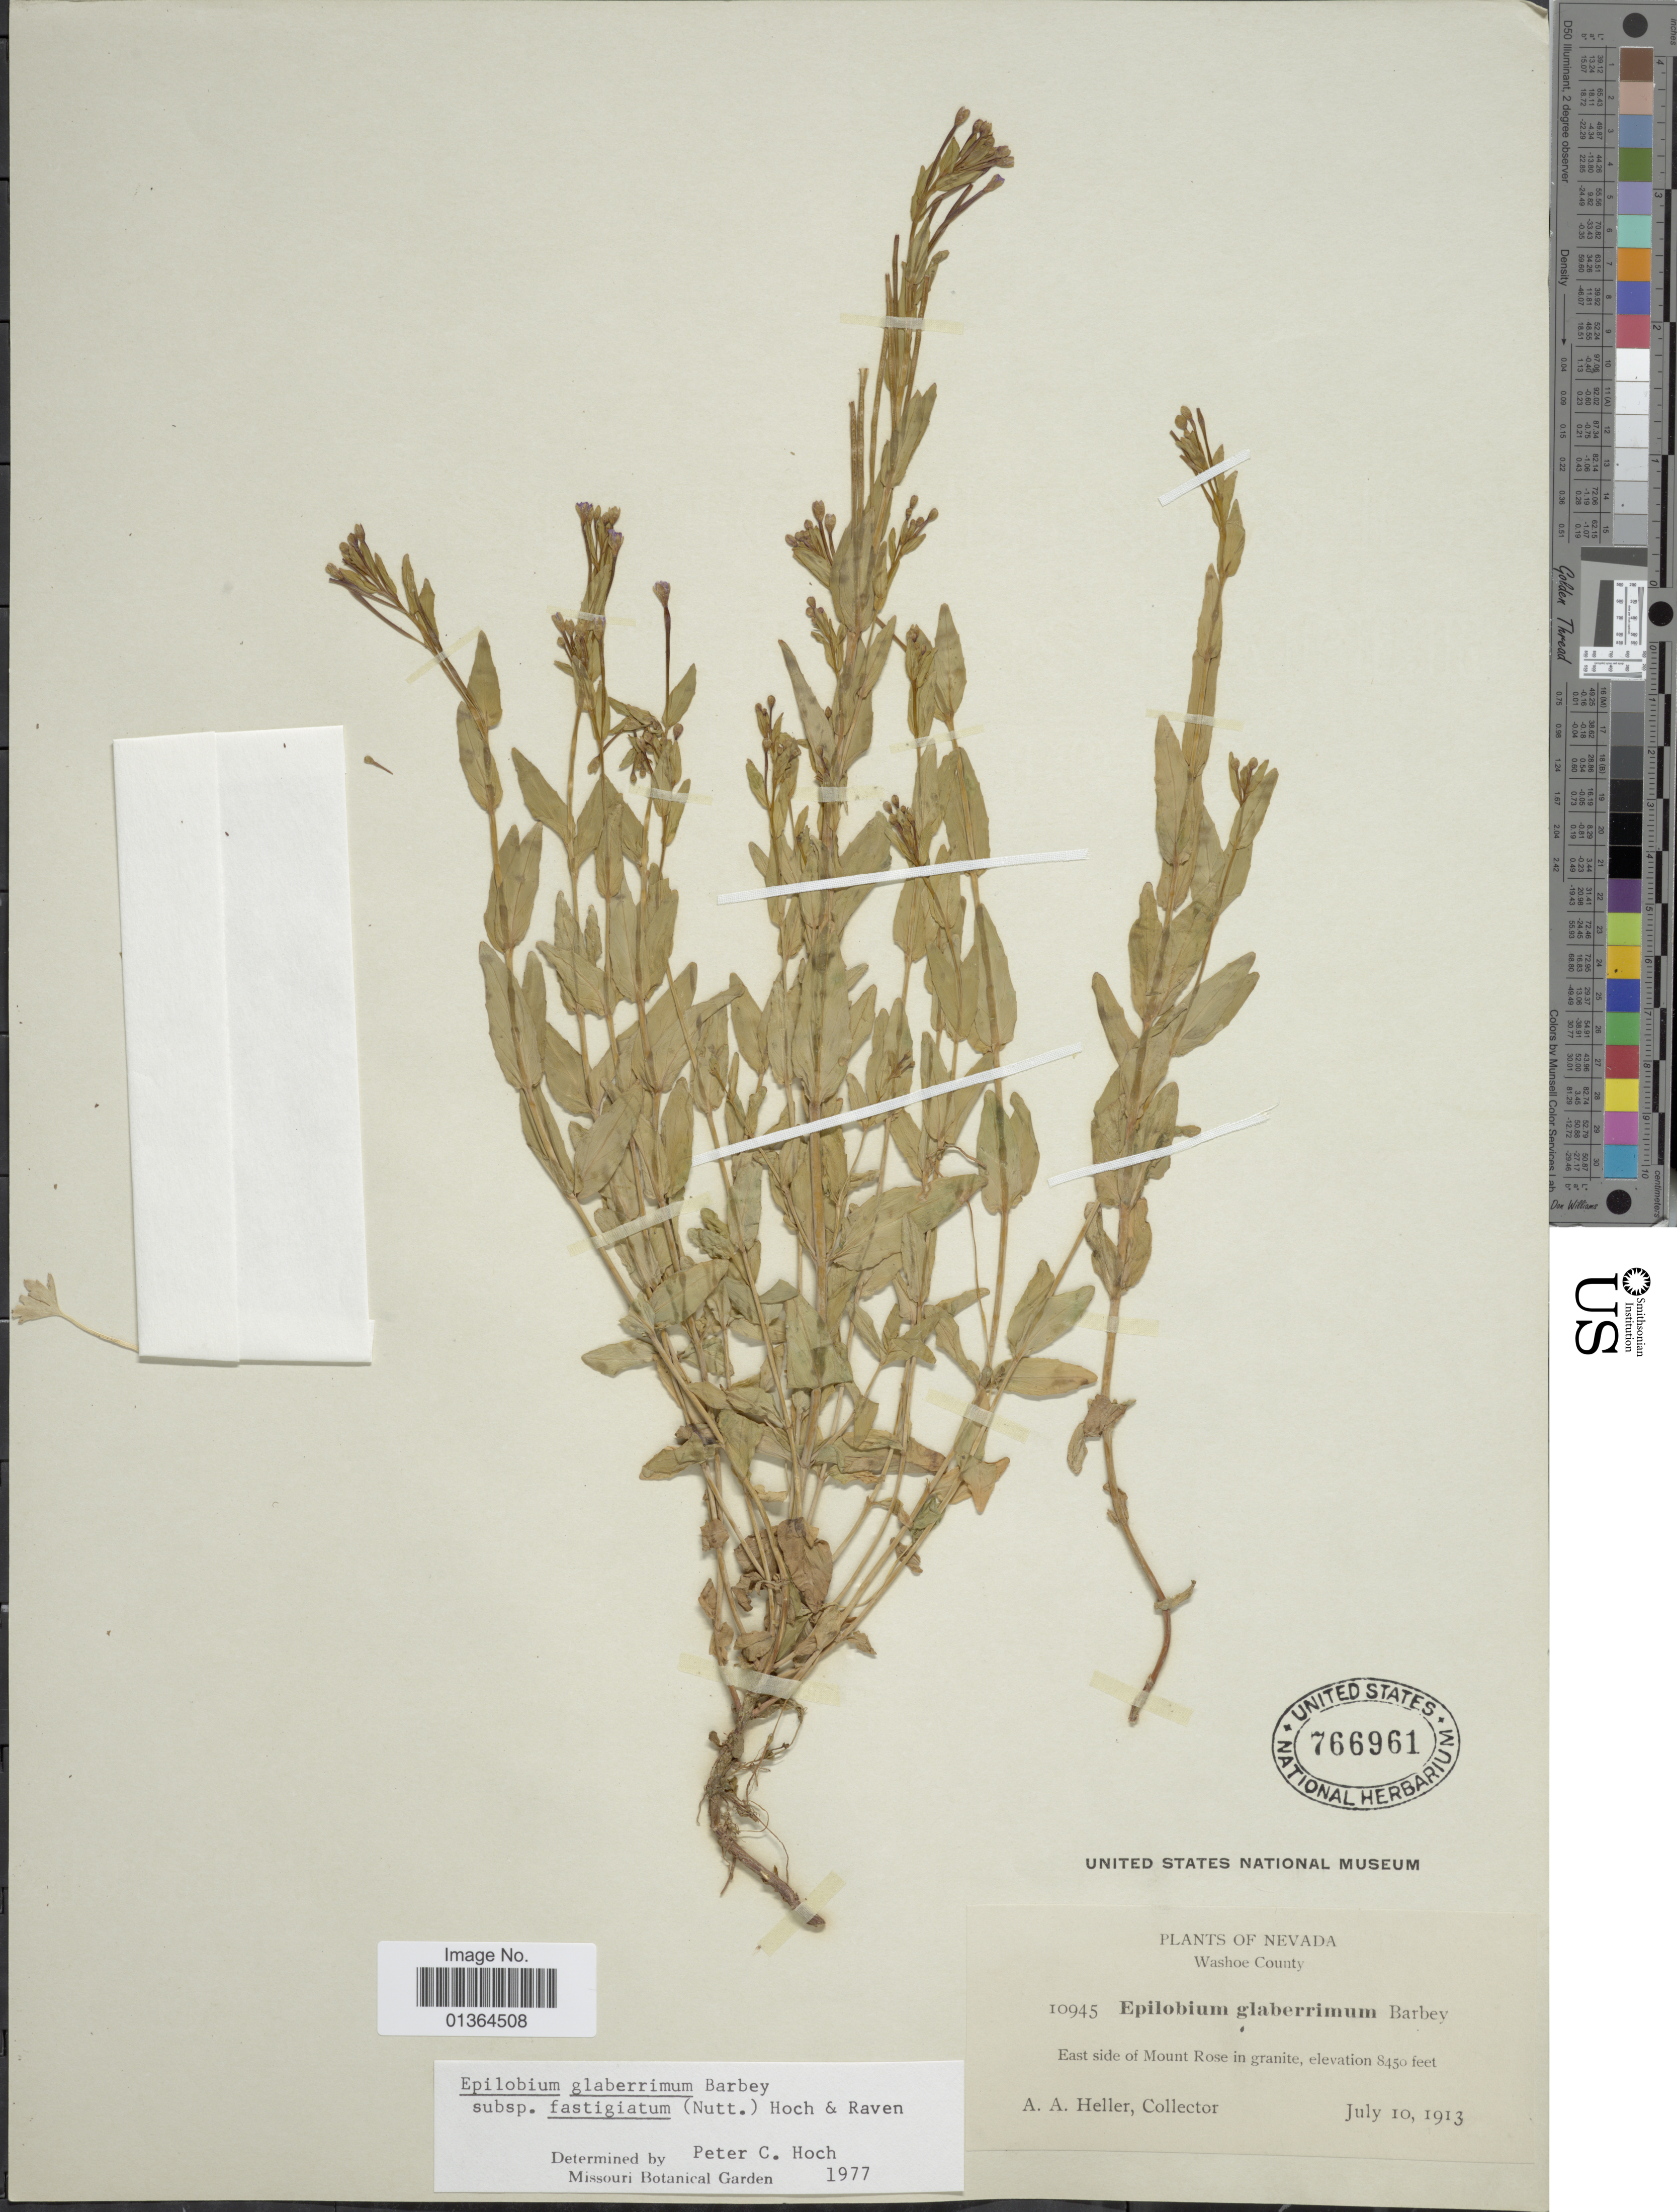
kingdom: Plantae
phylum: Tracheophyta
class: Magnoliopsida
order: Myrtales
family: Onagraceae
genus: Epilobium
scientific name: Epilobium glaberrimum subsp. fastigiatum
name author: (Nutt.) Hoch & P.H. Raven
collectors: A. A. Heller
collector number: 10945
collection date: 1913-07-10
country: United States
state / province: Nevada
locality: Washoe County, east side of Mount Rose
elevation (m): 2576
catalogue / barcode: US 766961